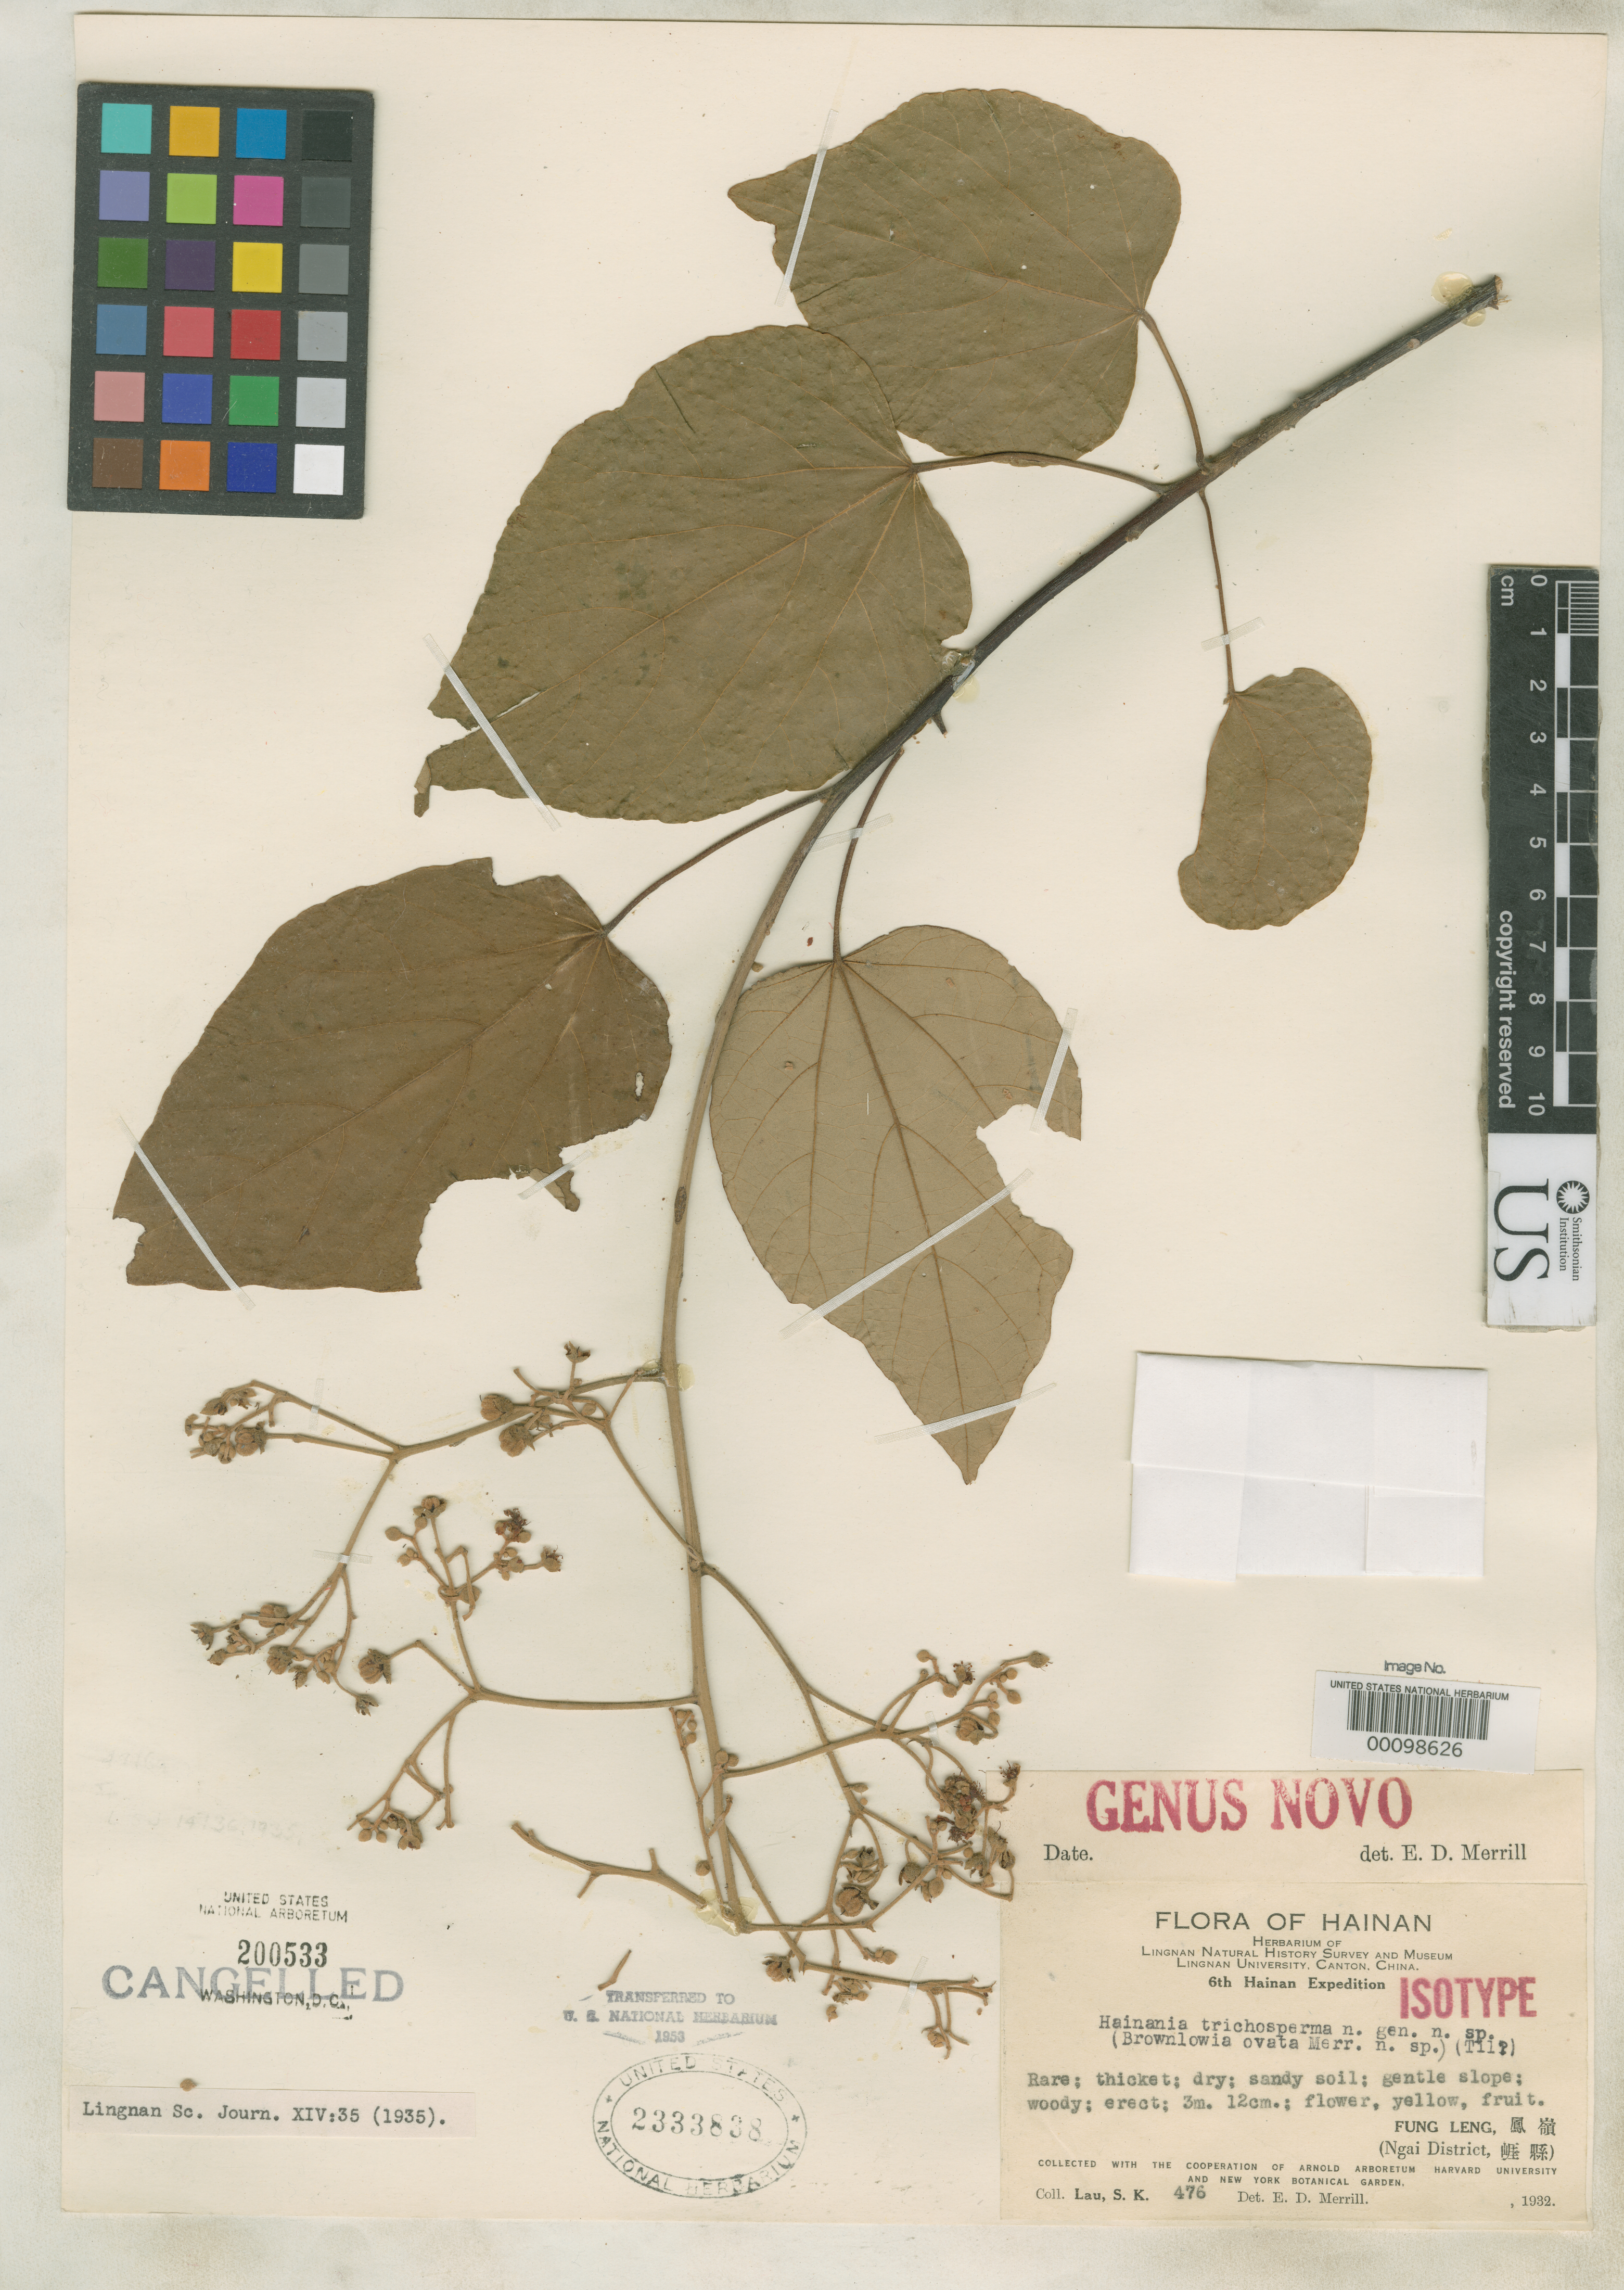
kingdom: Plantae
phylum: Tracheophyta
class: Magnoliopsida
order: Malvales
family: Malvaceae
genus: Hainania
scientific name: Hainania trichosperma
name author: Merr.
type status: Isotype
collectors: S. K. Lau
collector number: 476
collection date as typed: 1932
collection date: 1932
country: China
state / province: Guangdong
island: Hainan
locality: Fung LengNgai District.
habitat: Thicket; dry; sandy soil; gentle slope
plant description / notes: Annotated as "Brownlowia ovata Merr. n. sp." [ined.]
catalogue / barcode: US 2333838